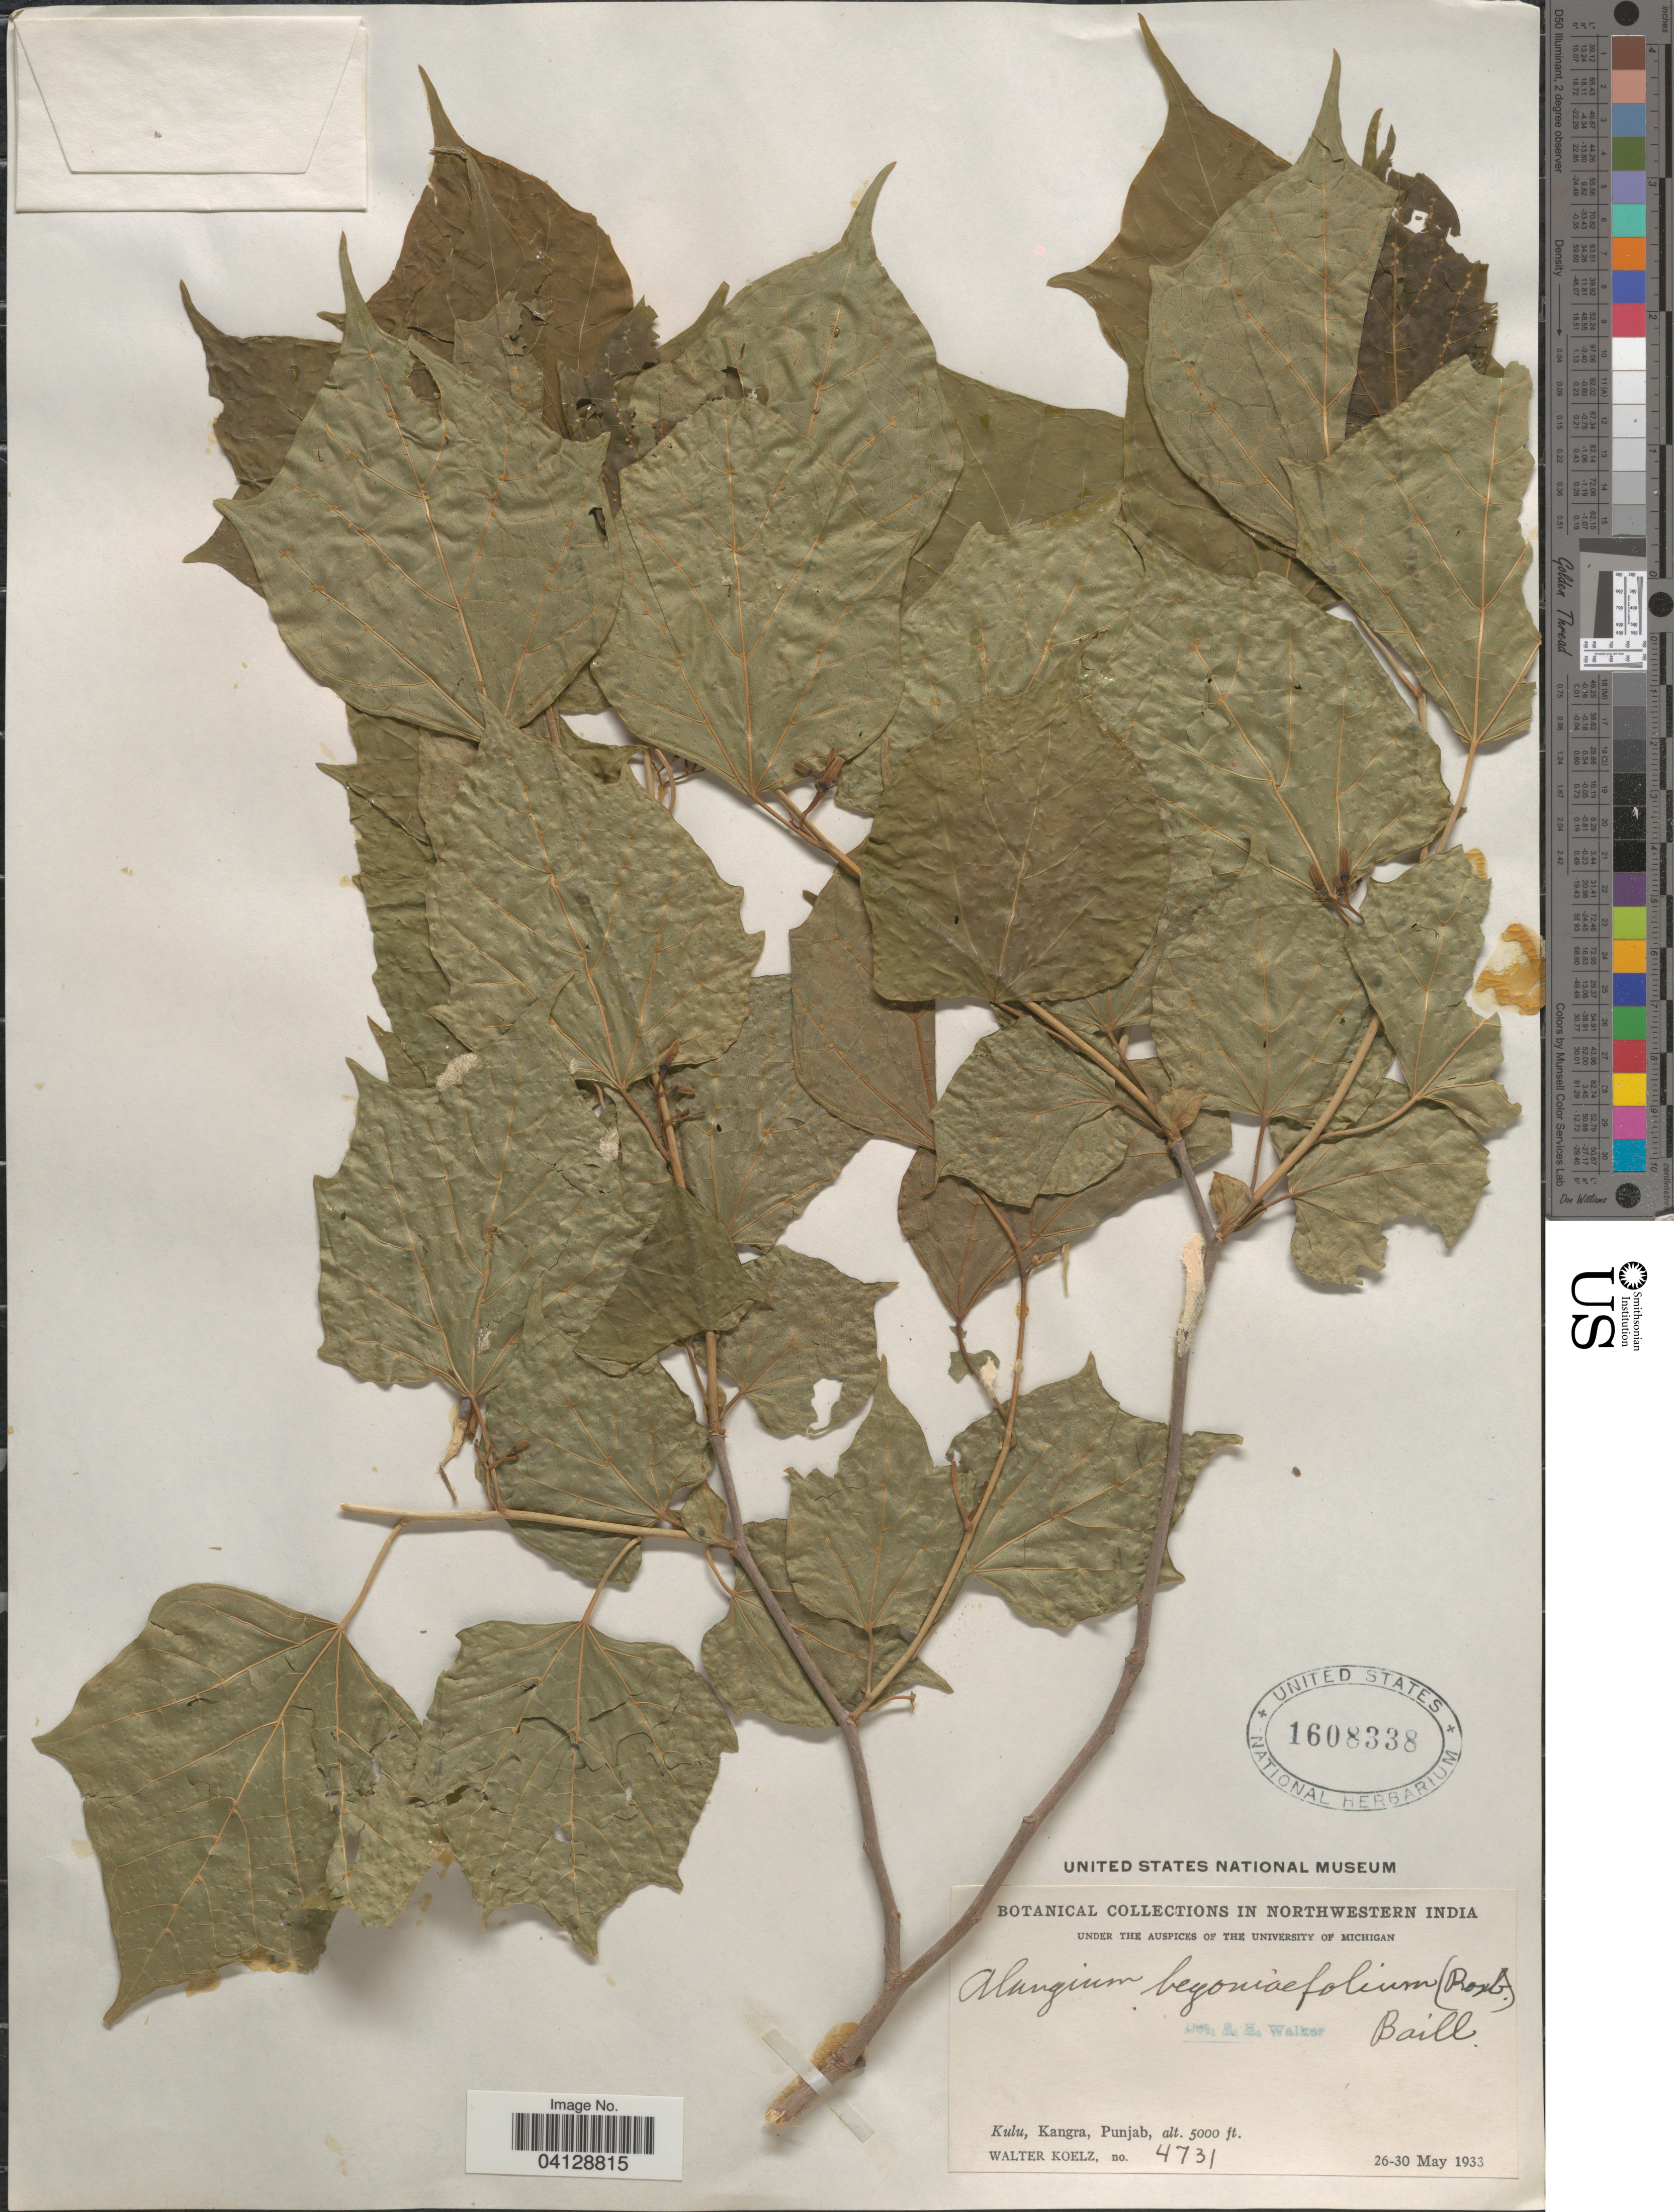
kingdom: Plantae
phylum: Tracheophyta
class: Magnoliopsida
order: Cornales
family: Cornaceae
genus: Alangium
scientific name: Alangium begoniifolium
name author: (Roxb.) Baill.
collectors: W. N. Koelz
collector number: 4731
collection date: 1933-05-26/1933-05-30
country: India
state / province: Punjab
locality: Northwestern India. Kulu, Kangra.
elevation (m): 1524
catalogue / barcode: US 1608338